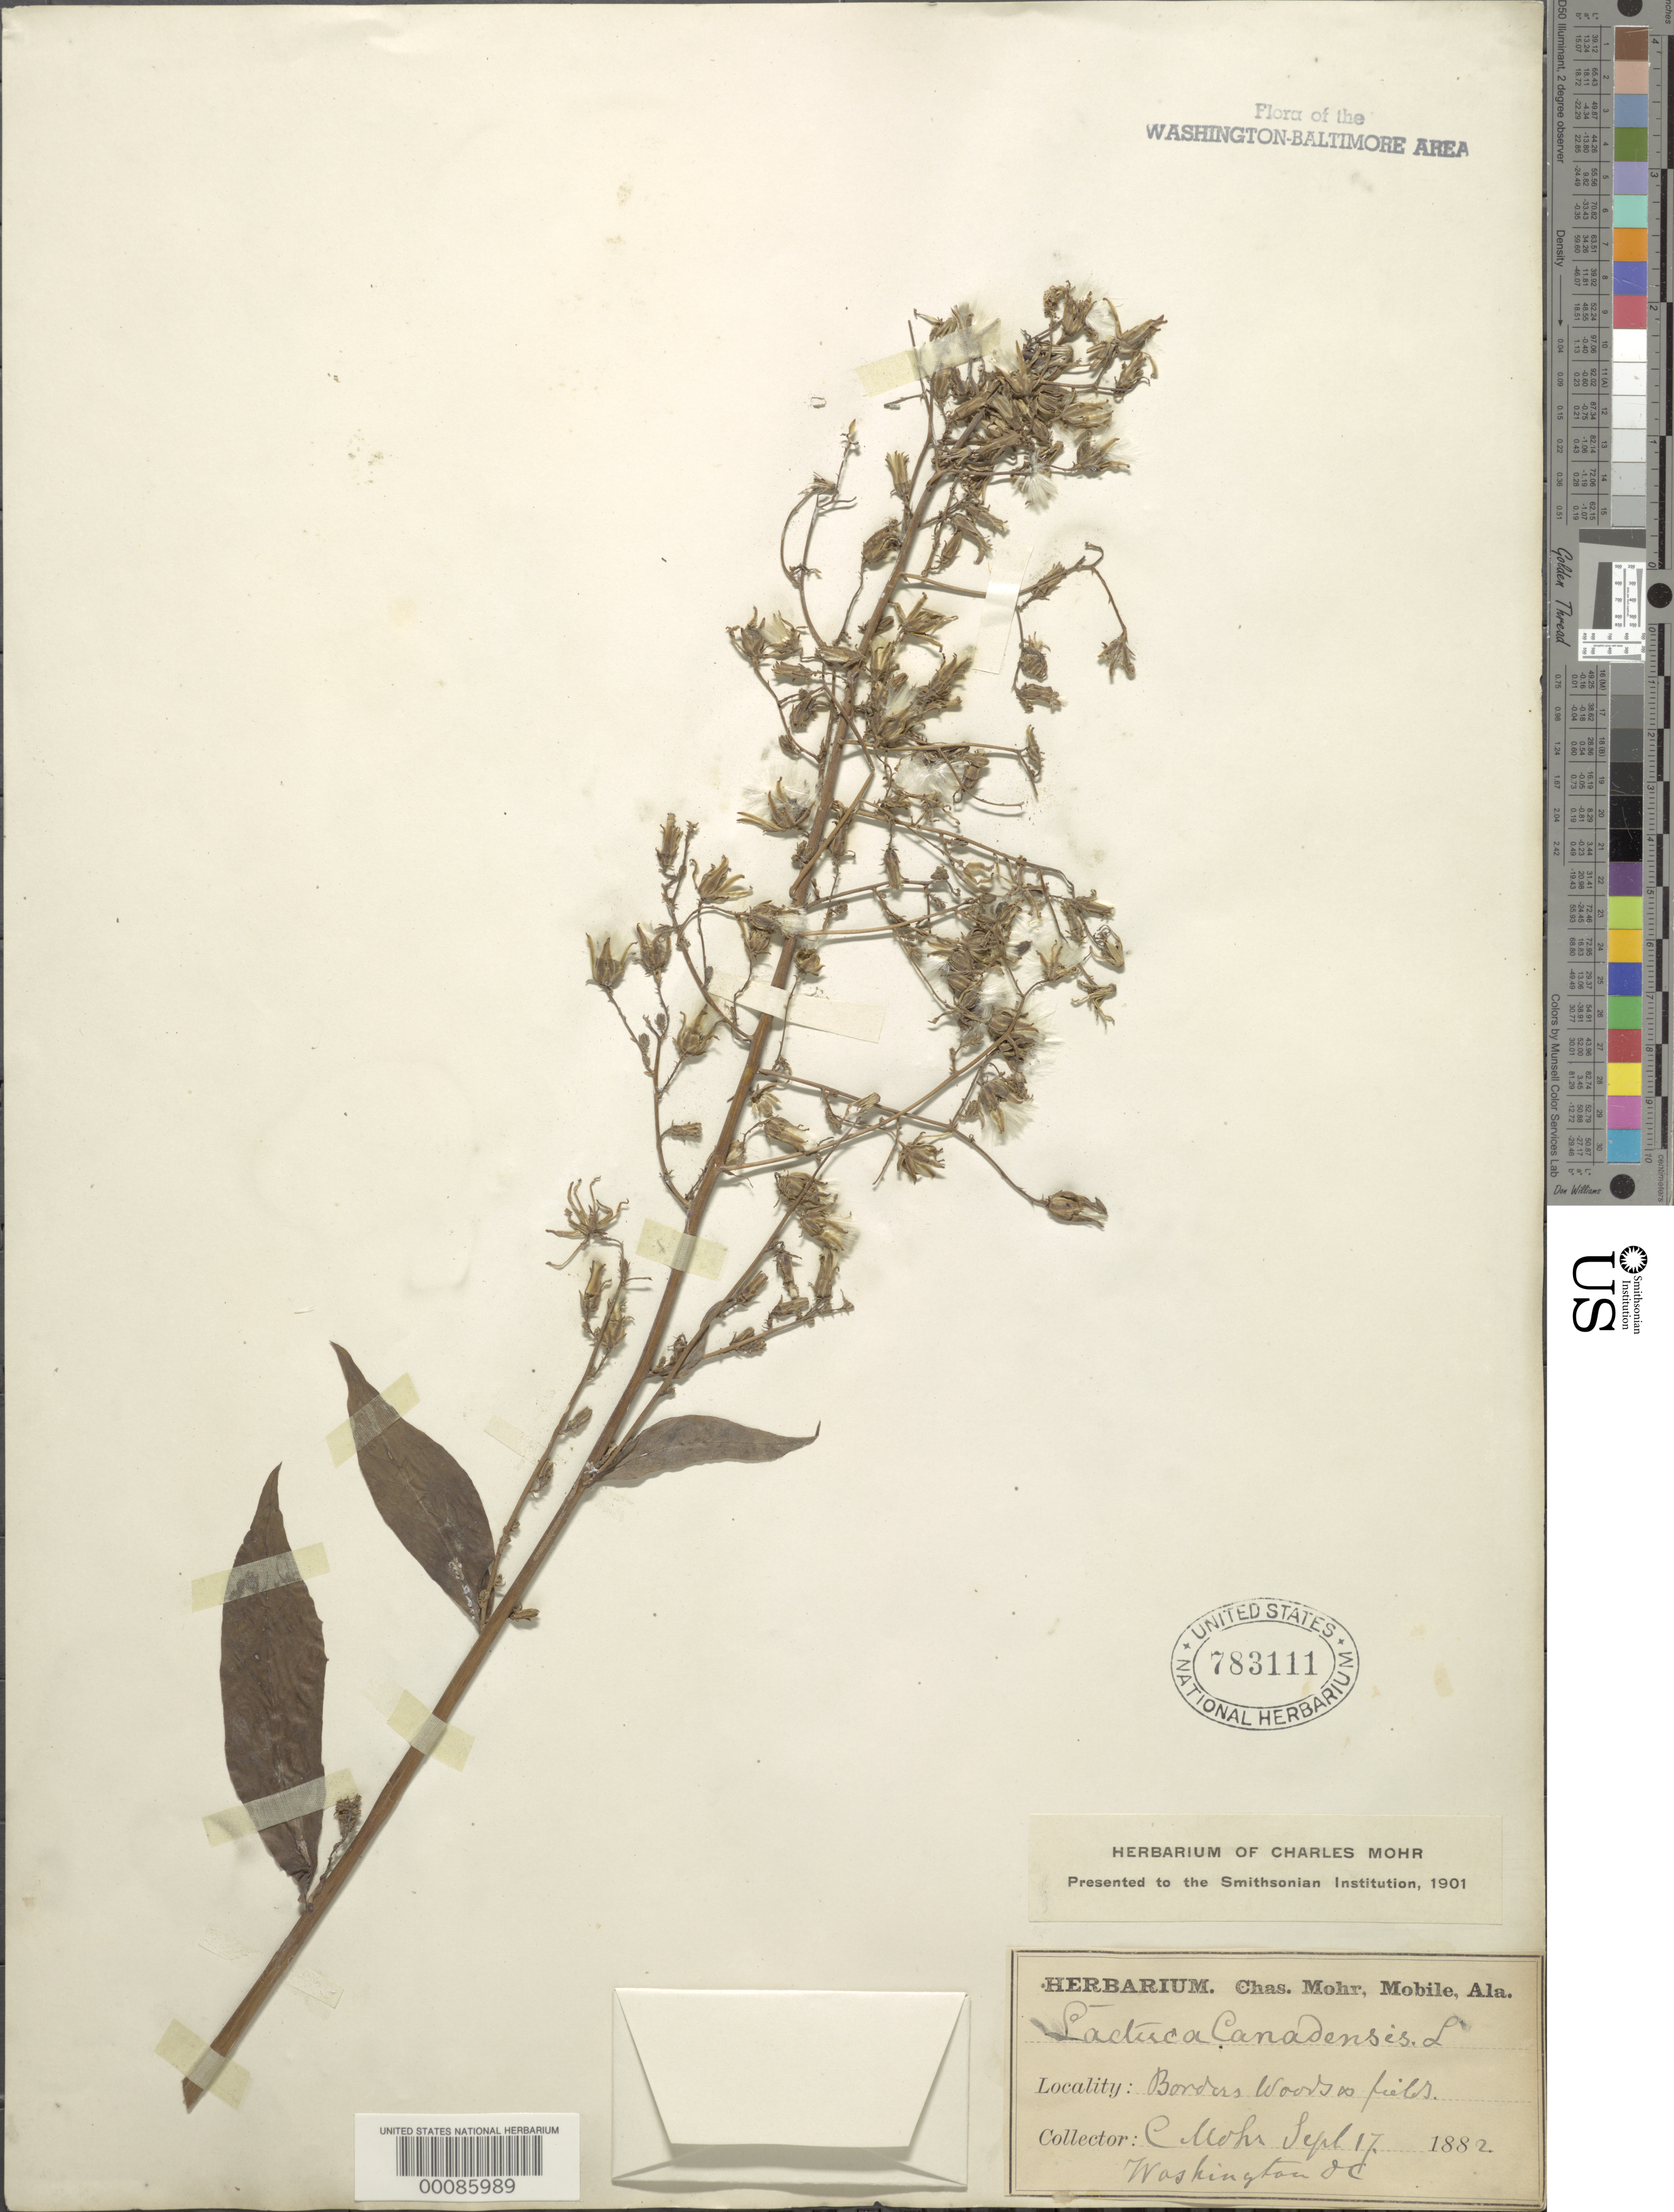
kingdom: Plantae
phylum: Tracheophyta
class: Magnoliopsida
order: Asterales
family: Asteraceae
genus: Lactuca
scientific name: Lactuca canadensis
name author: L.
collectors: C. T. Mohr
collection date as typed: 17 Sep 1882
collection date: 1882-09-17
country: United States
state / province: District of Columbia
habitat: Borders of woods and fields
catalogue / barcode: US 783111